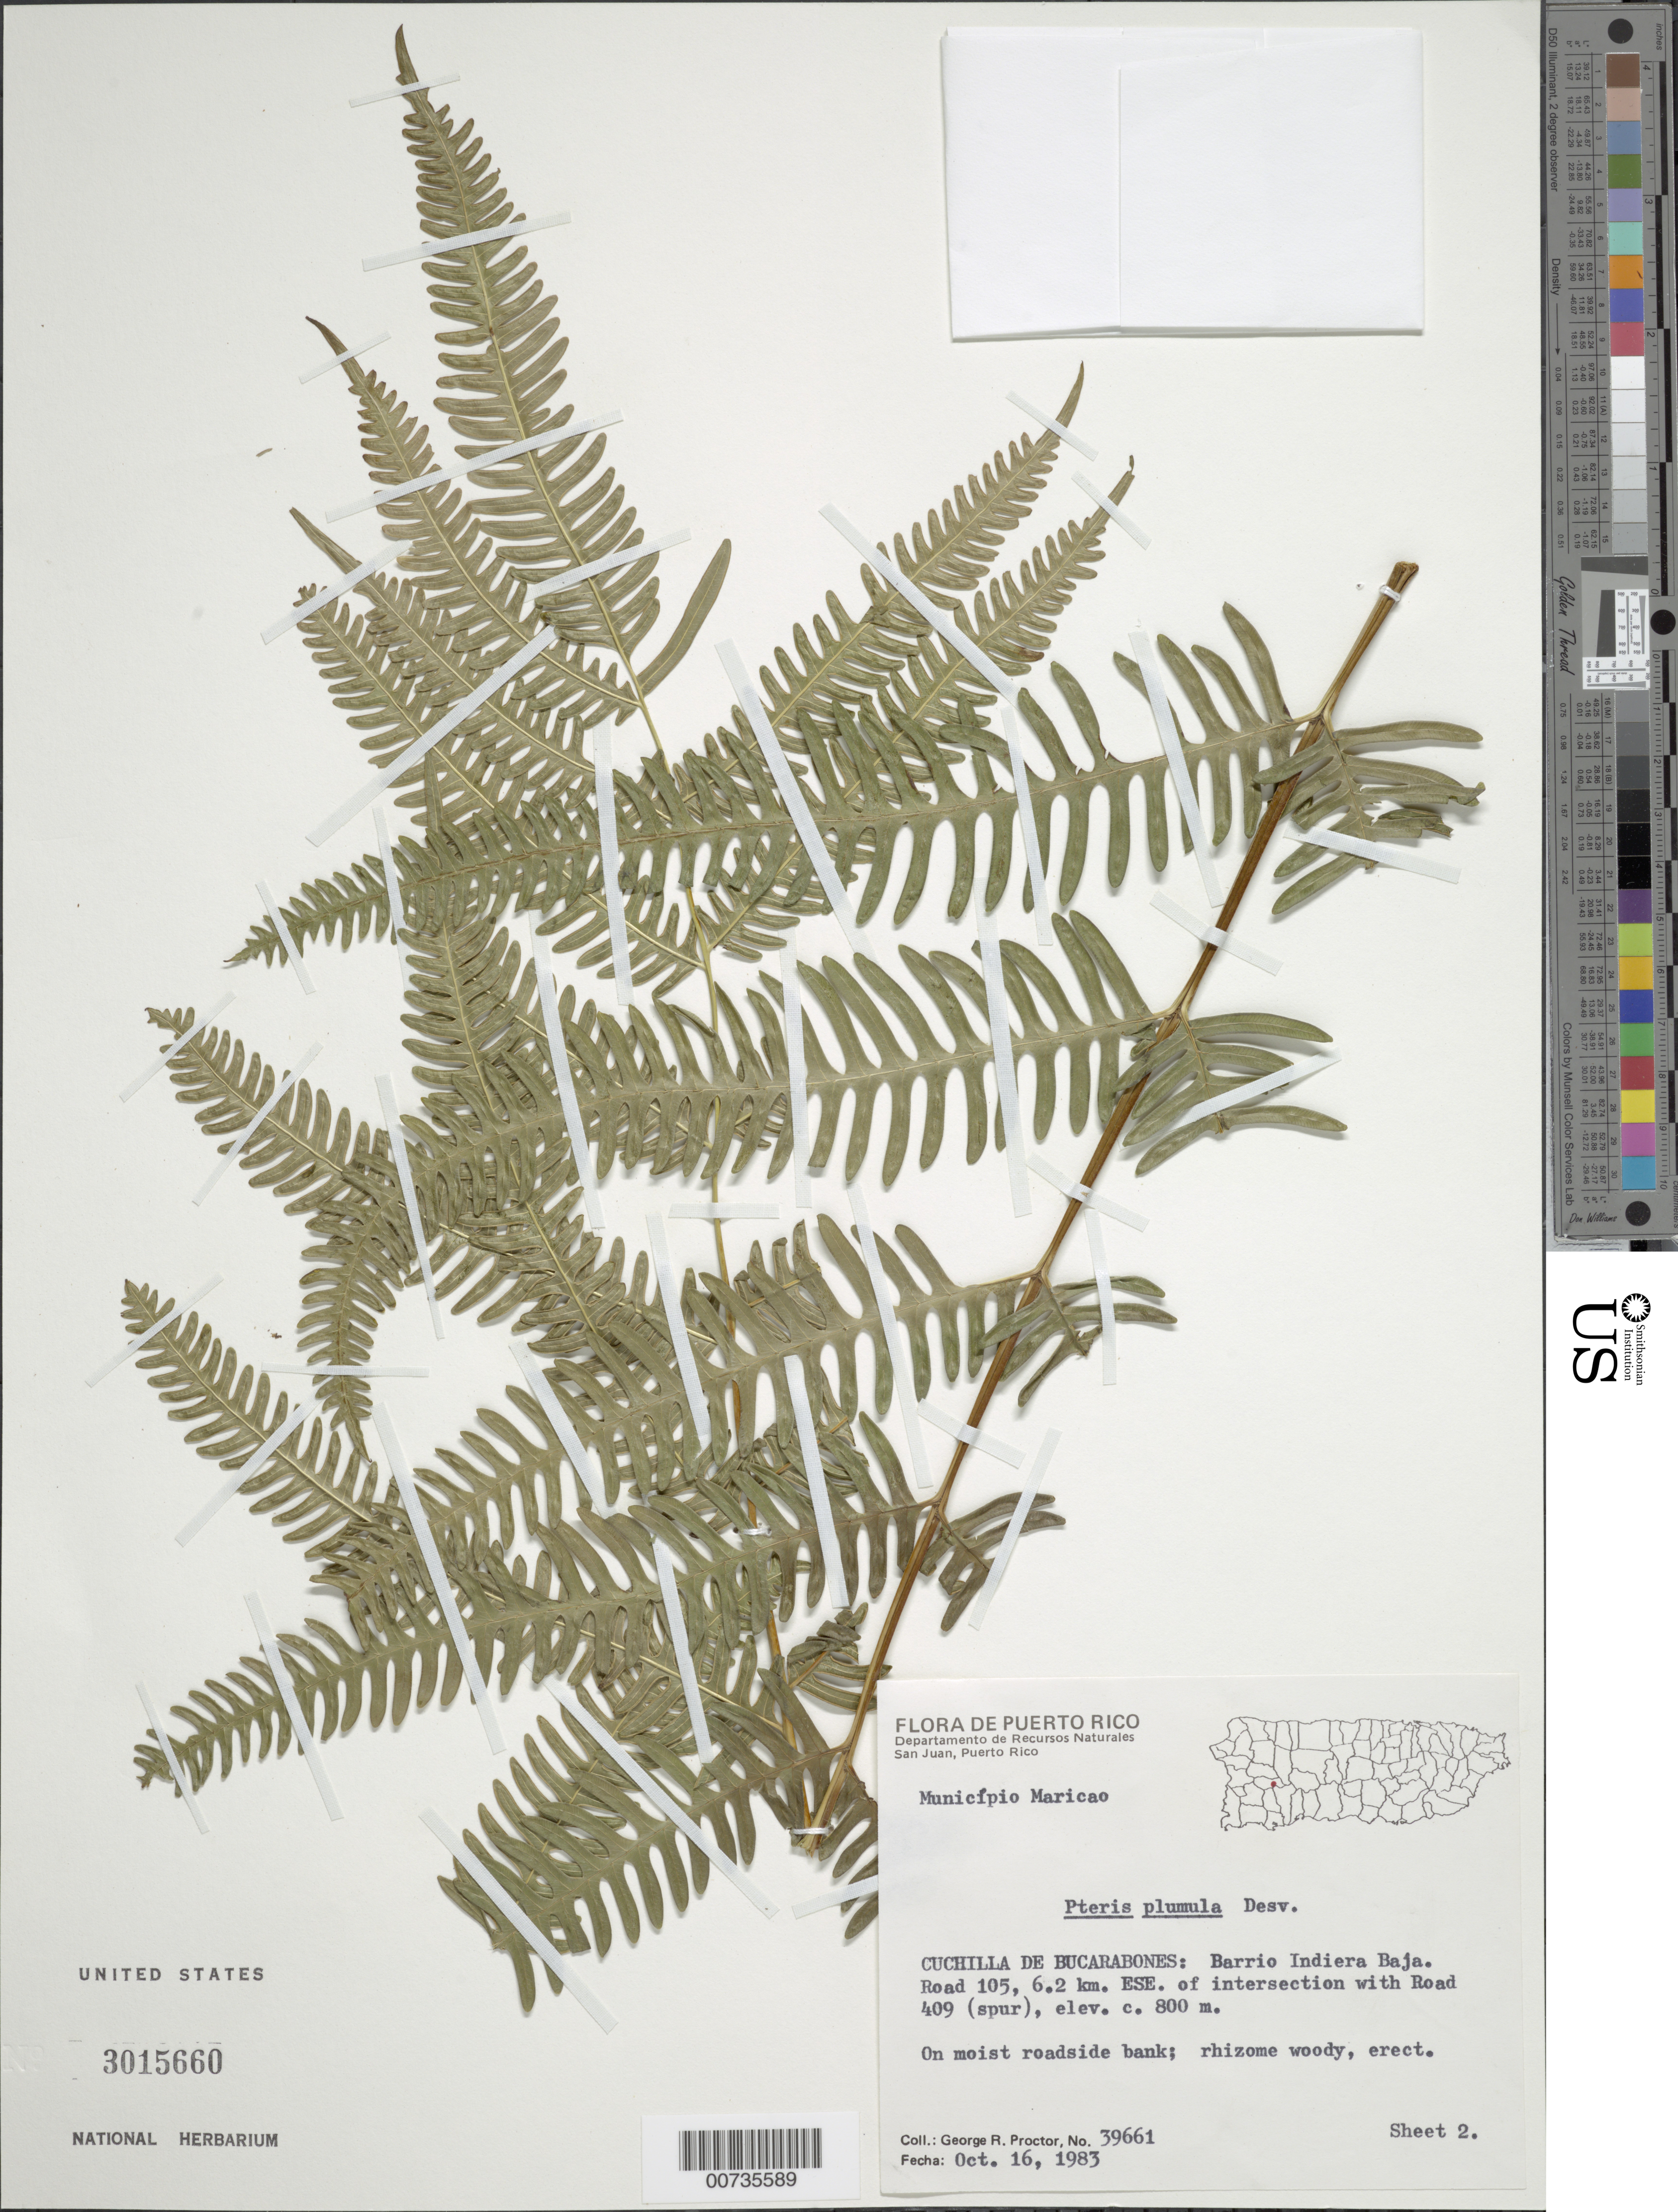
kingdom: Plantae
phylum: Tracheophyta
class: Polypodiopsida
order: Polypodiales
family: Pteridaceae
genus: Pteris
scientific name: Pteris quadriaurita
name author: Retz.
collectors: G. R. Proctor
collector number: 39661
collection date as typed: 16 Oct 1983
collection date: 1983-10-16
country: Puerto Rico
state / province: Maricao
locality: Cuchilla de Bucarabones: Barrio Indiera Baja, Road 105, 6.2 km ESE of intersection with road 4009 (spur)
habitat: On moist roadside bank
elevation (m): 800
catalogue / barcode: US 3015660